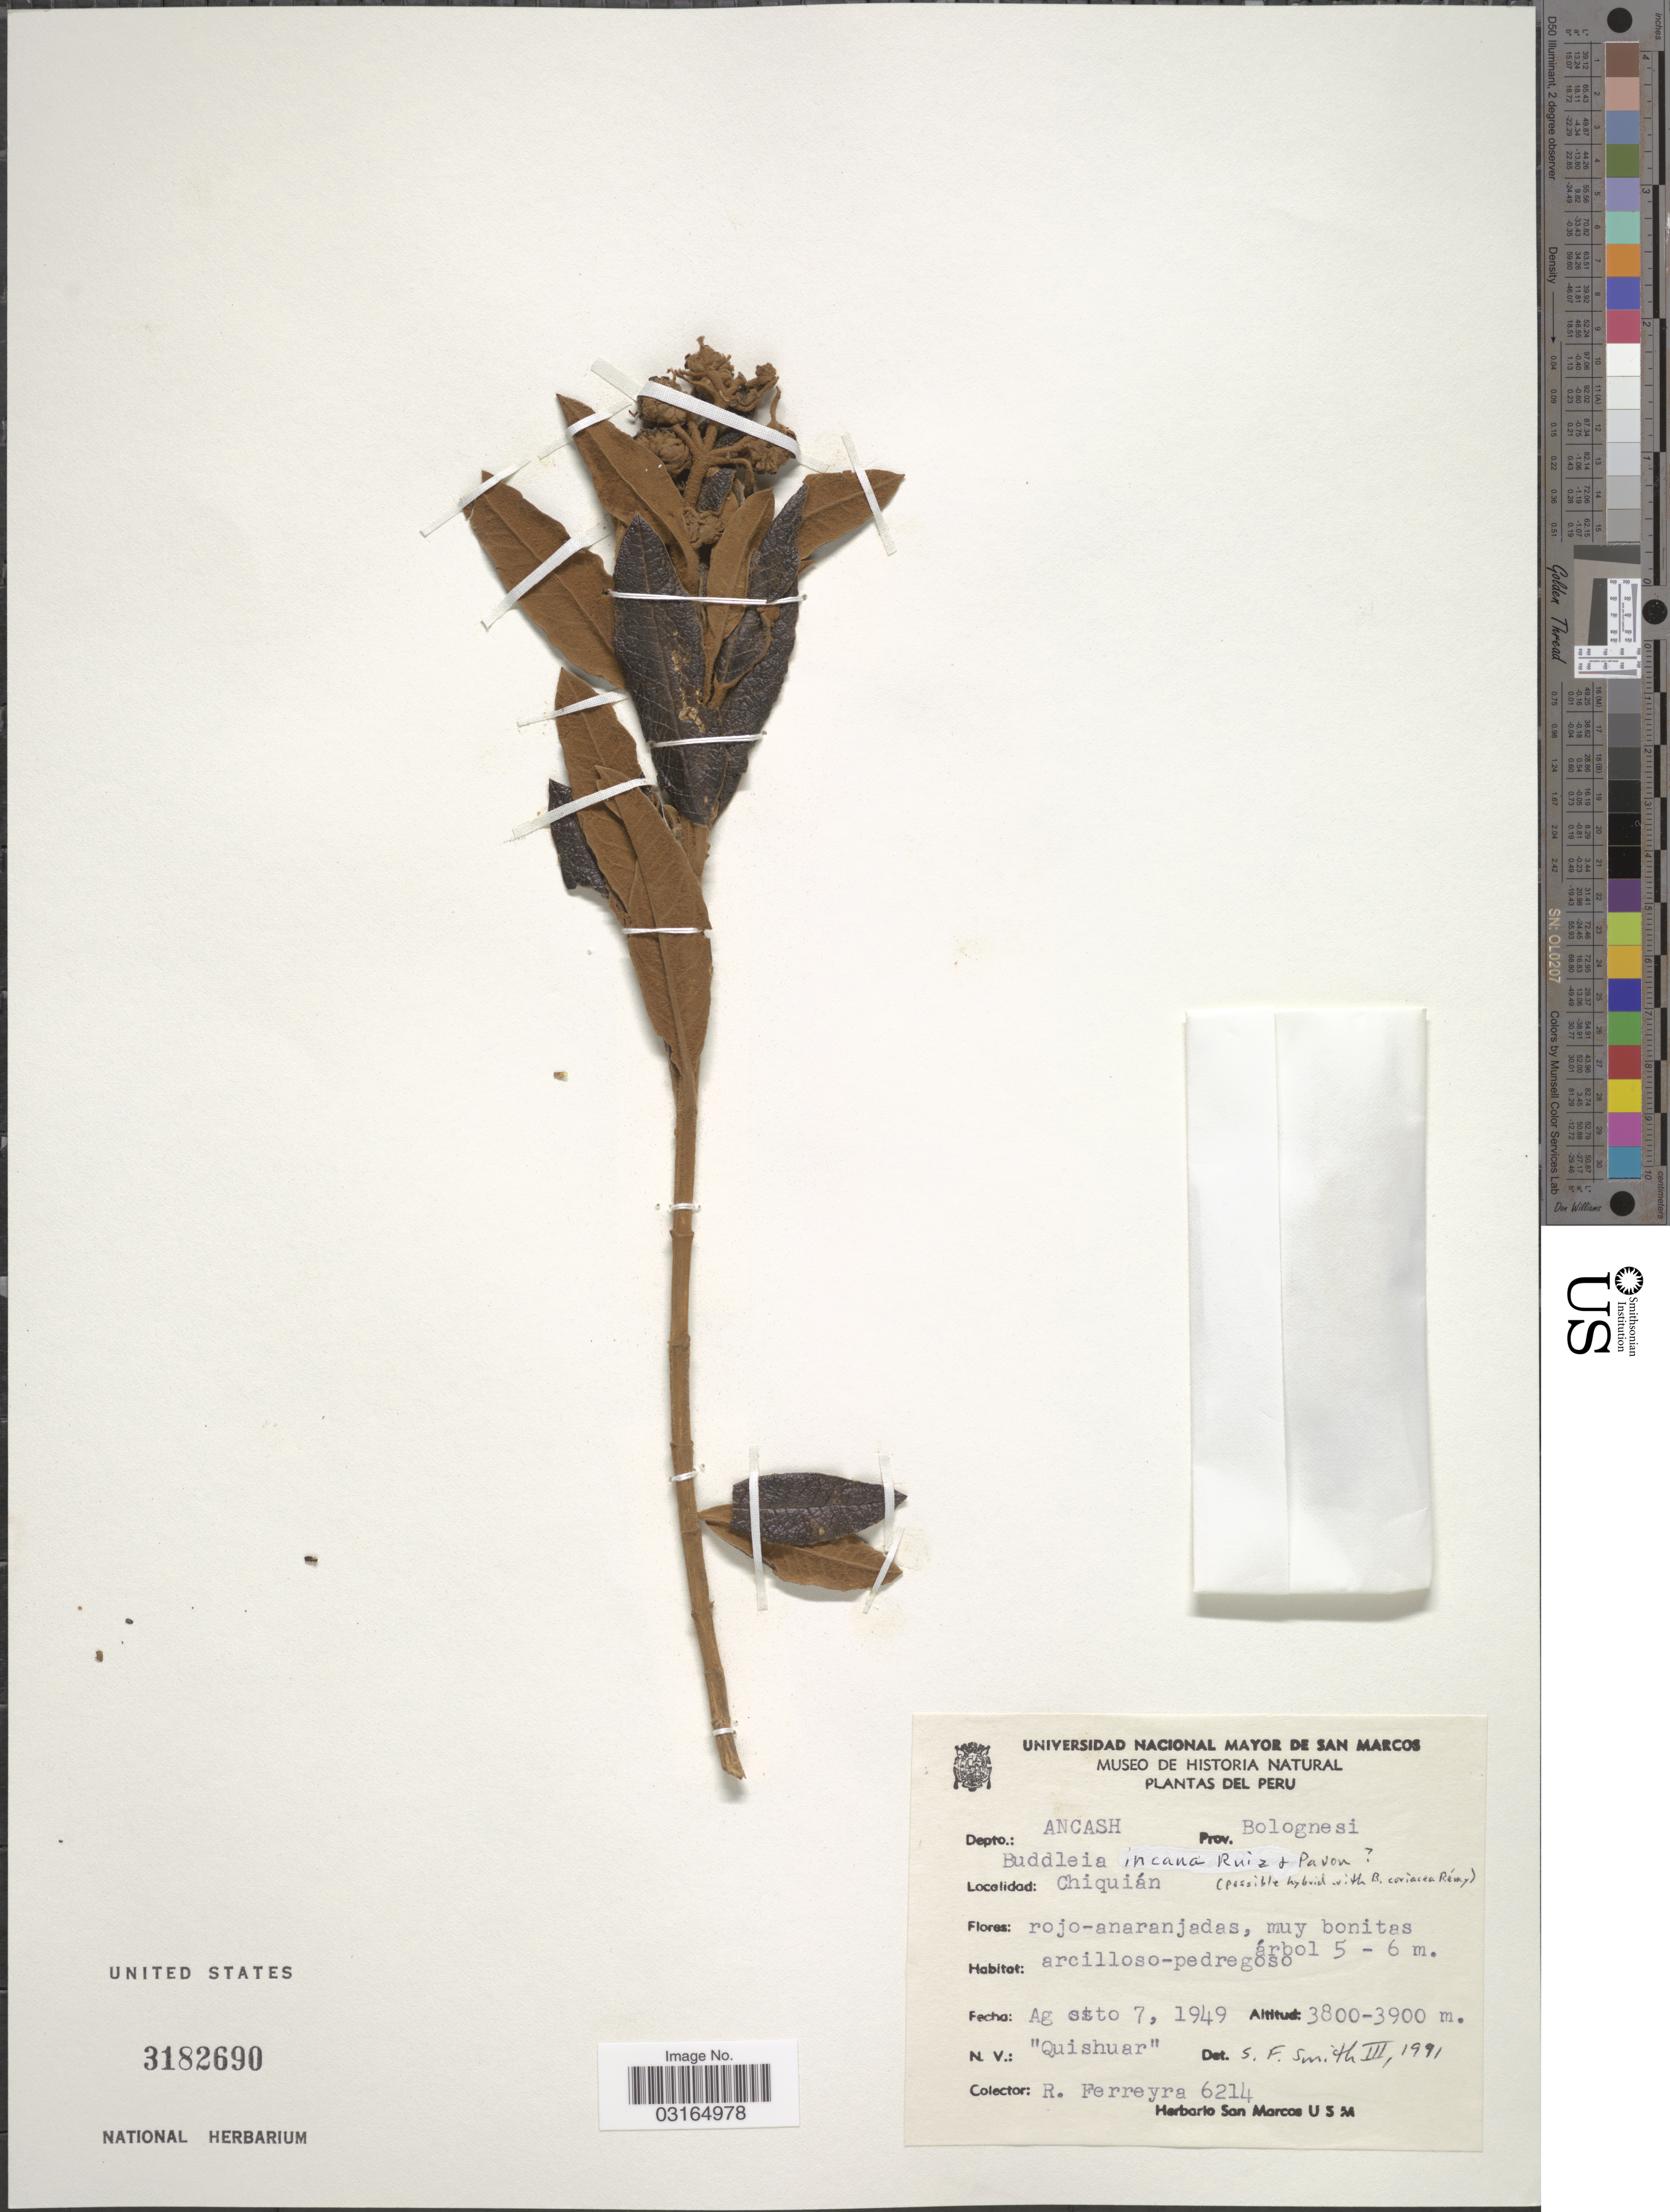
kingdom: Plantae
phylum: Tracheophyta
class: Magnoliopsida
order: Lamiales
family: Scrophulariaceae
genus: Buddleja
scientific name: Buddleja vexans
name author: Kraenzl. & Loes. ex E.M. Norman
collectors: R. A. Ferreyra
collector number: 6214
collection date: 1949-08-07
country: Peru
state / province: Ancash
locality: Depto.: Ancash Prov. Bolognesi. Chiquián.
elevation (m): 3800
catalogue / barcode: US 3182690